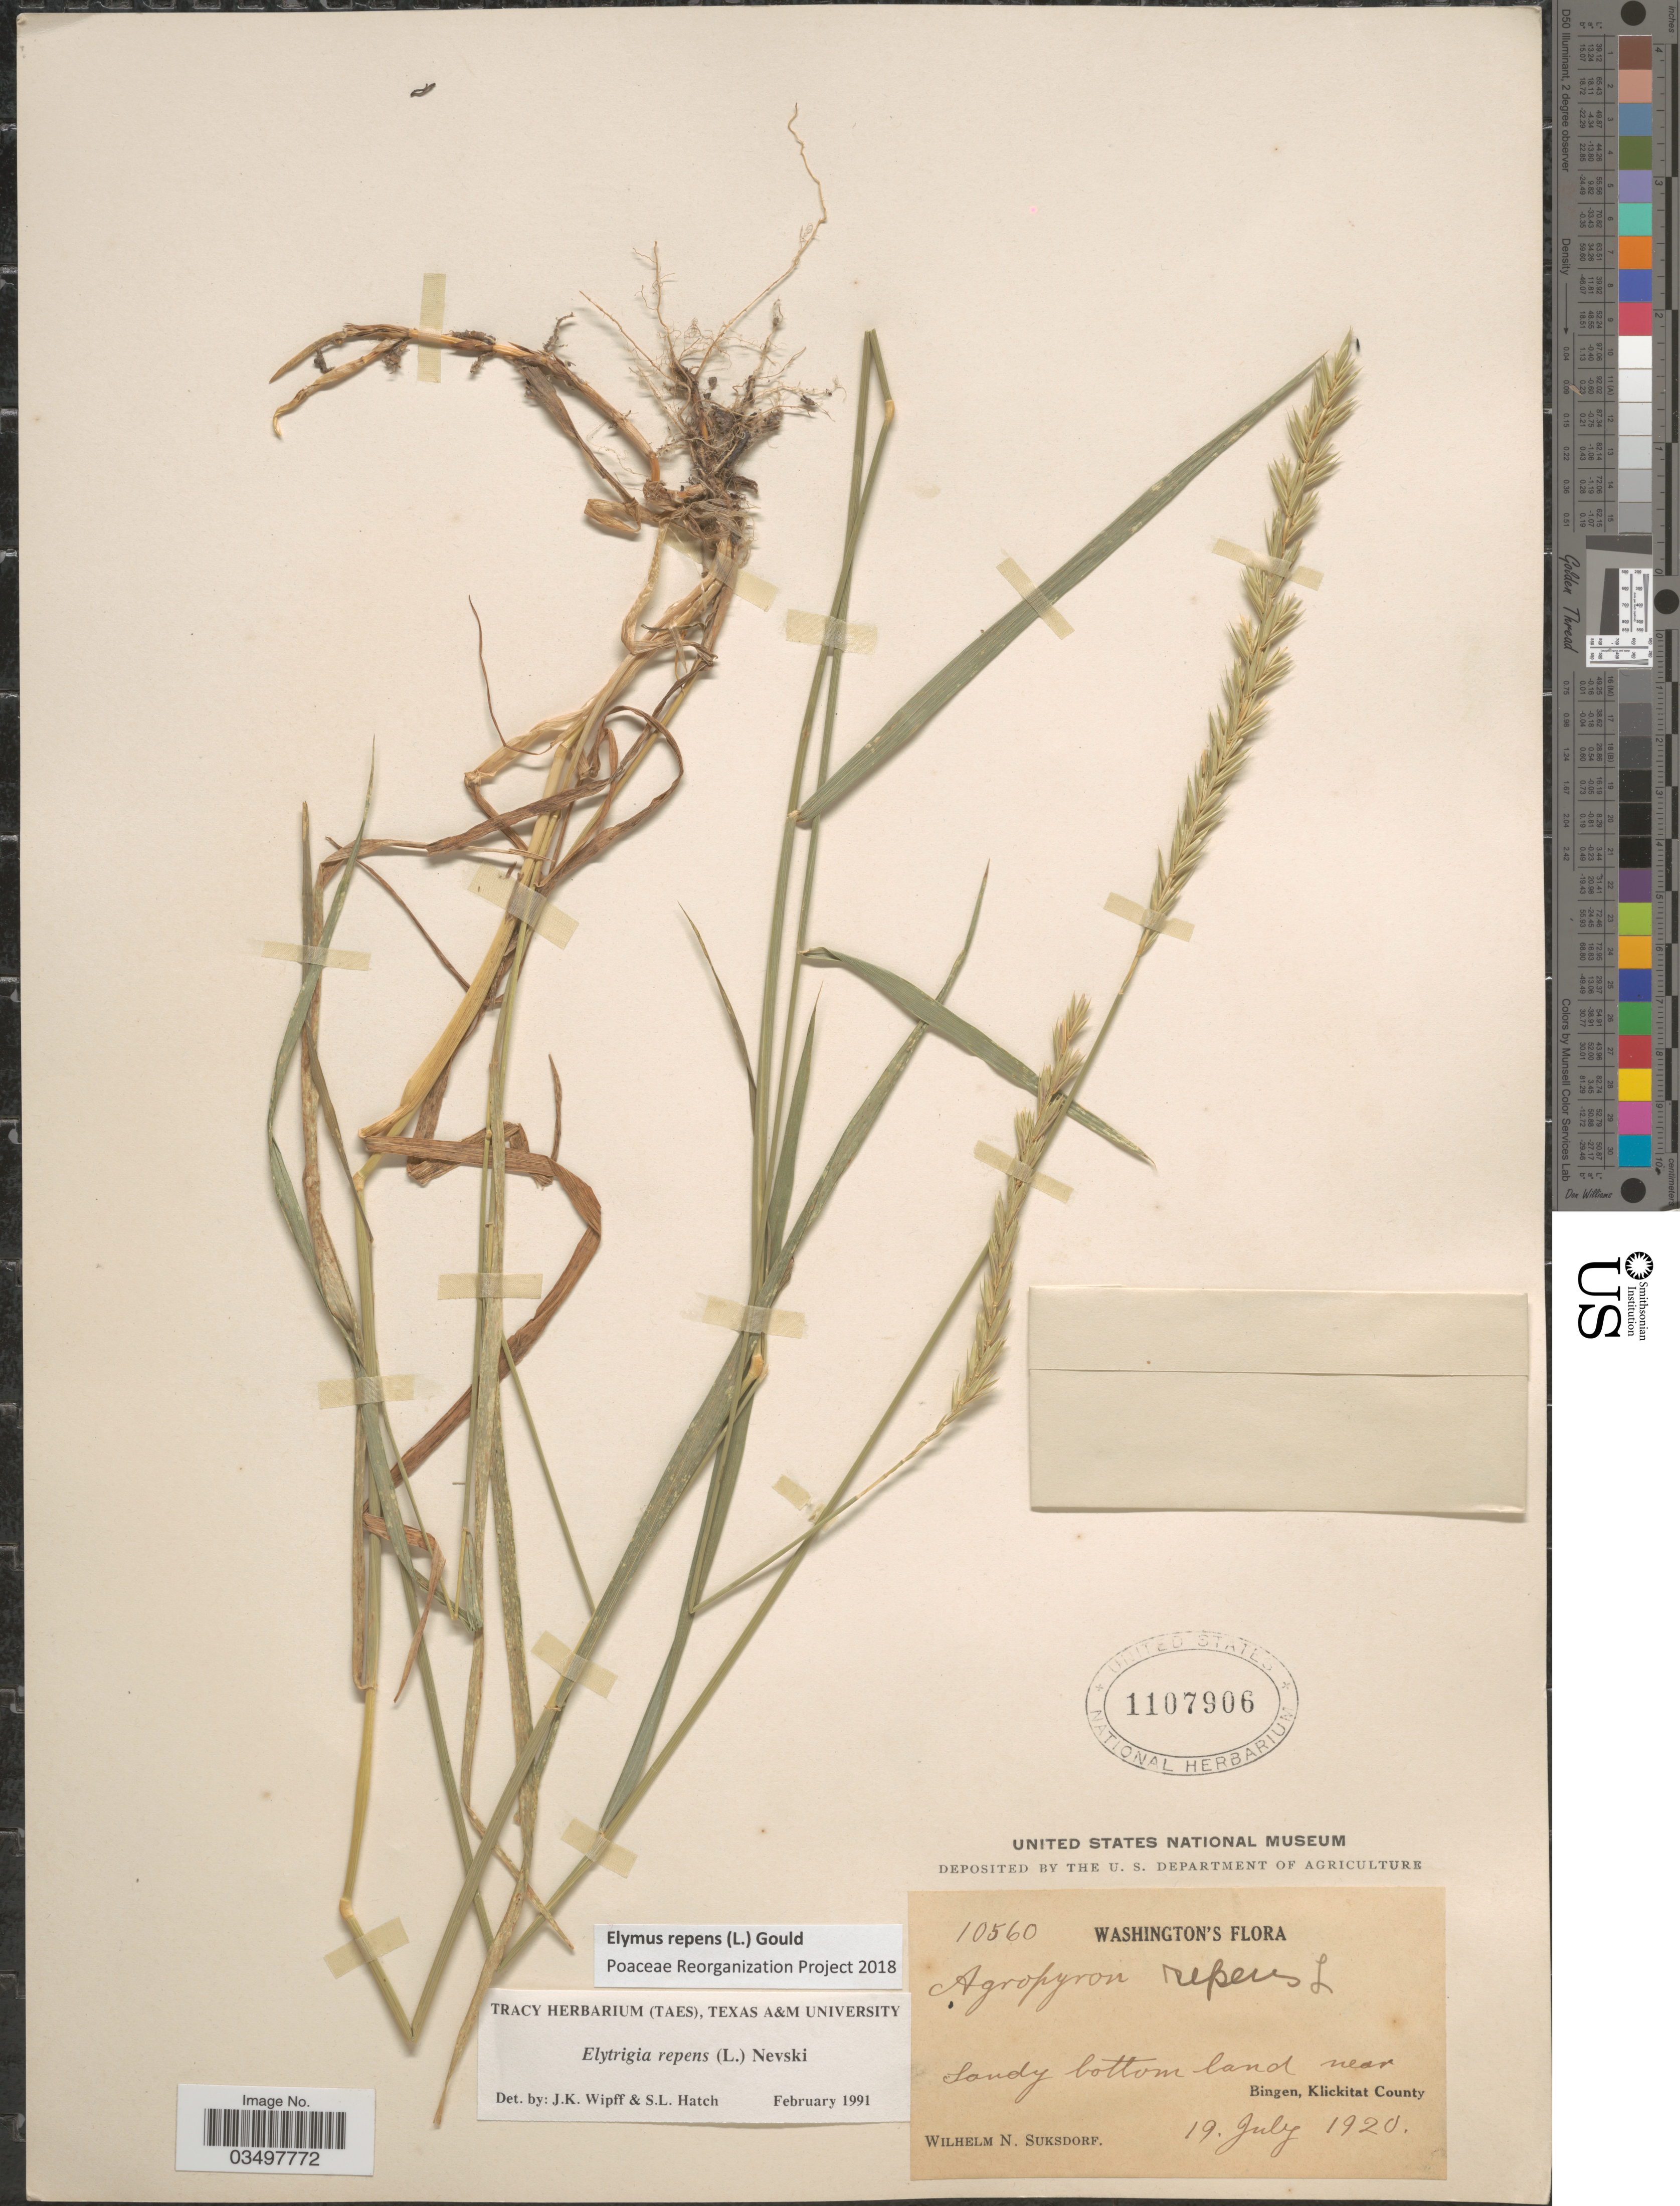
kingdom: Plantae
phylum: Tracheophyta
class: Liliopsida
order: Poales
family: Poaceae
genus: Elymus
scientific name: Elymus repens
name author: (L.) Gould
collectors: W. N. Suksdorf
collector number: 10560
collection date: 1920-07-19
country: United States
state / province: Washington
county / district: Klickitat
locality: Sandy bottom land near Bingen, Klickitat County.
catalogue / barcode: US 1107906